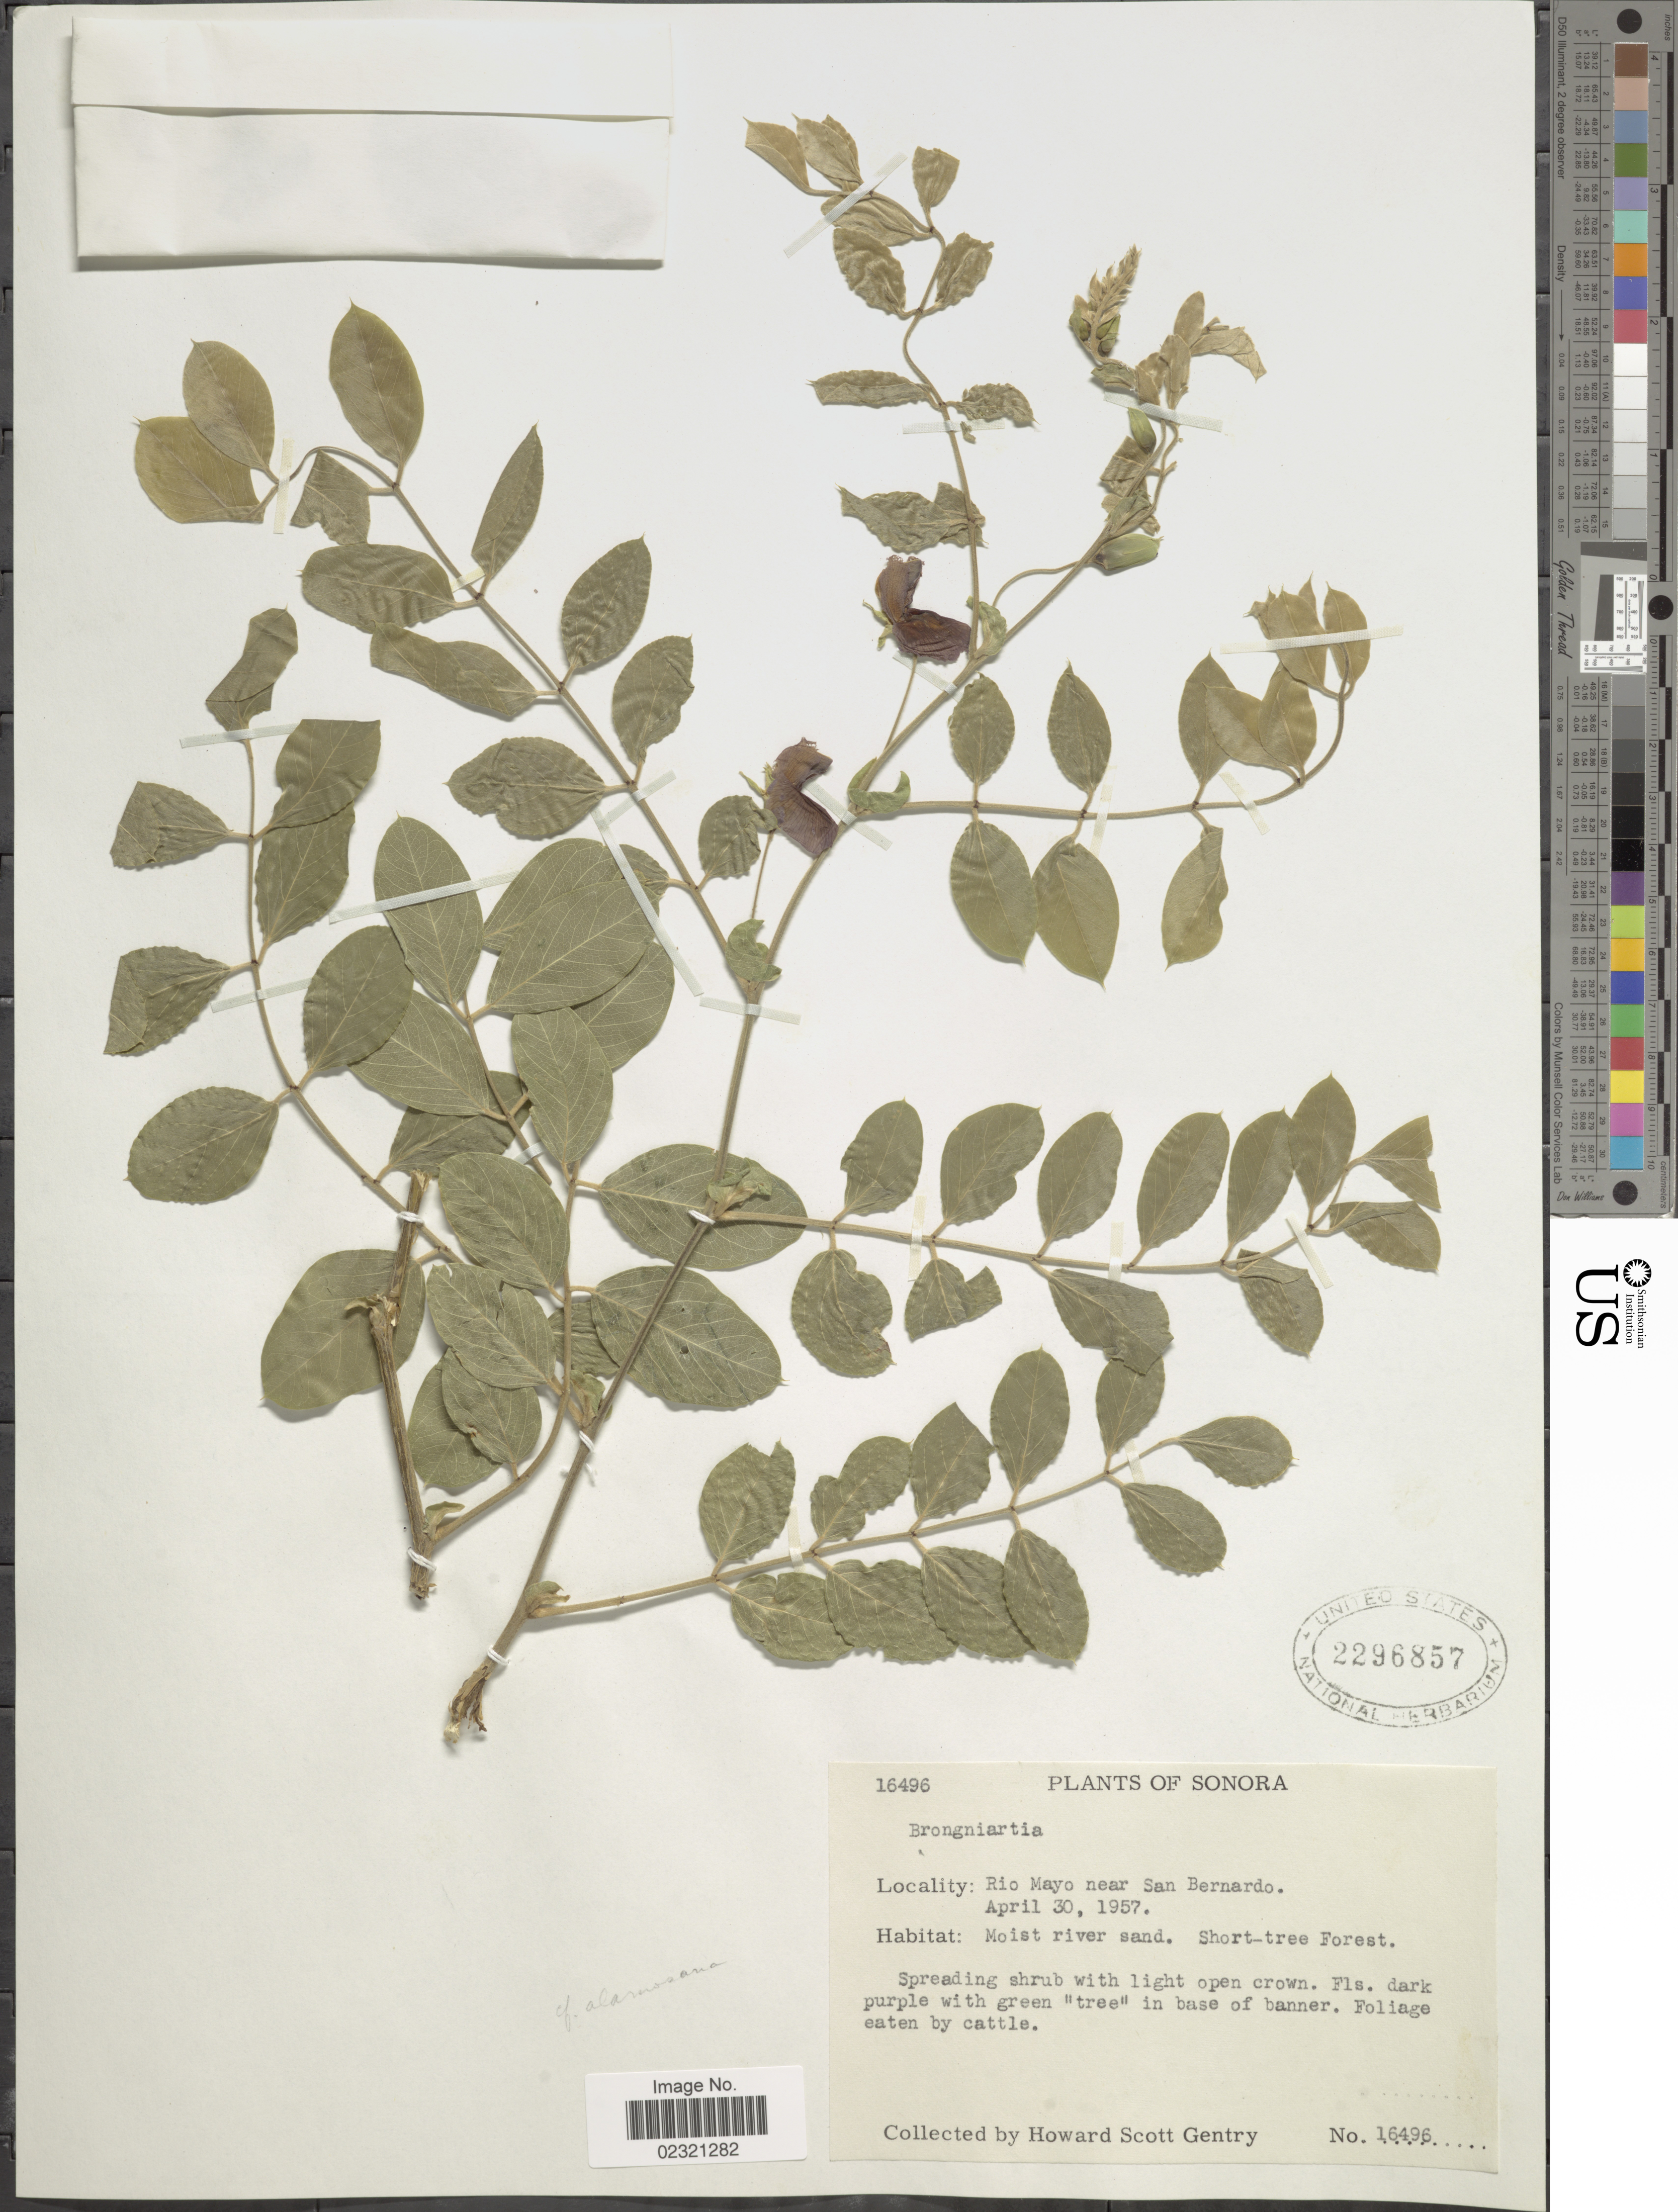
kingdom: Plantae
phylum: Tracheophyta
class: Magnoliopsida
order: Fabales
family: Fabaceae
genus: Brongniartia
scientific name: Brongniartia alamosana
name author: Rydb.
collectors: H. S. Gentry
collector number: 16496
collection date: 1957-04-30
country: Mexico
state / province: Sonora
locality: Rio Mayo near San Bernardo, moist river sand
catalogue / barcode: US 2296857